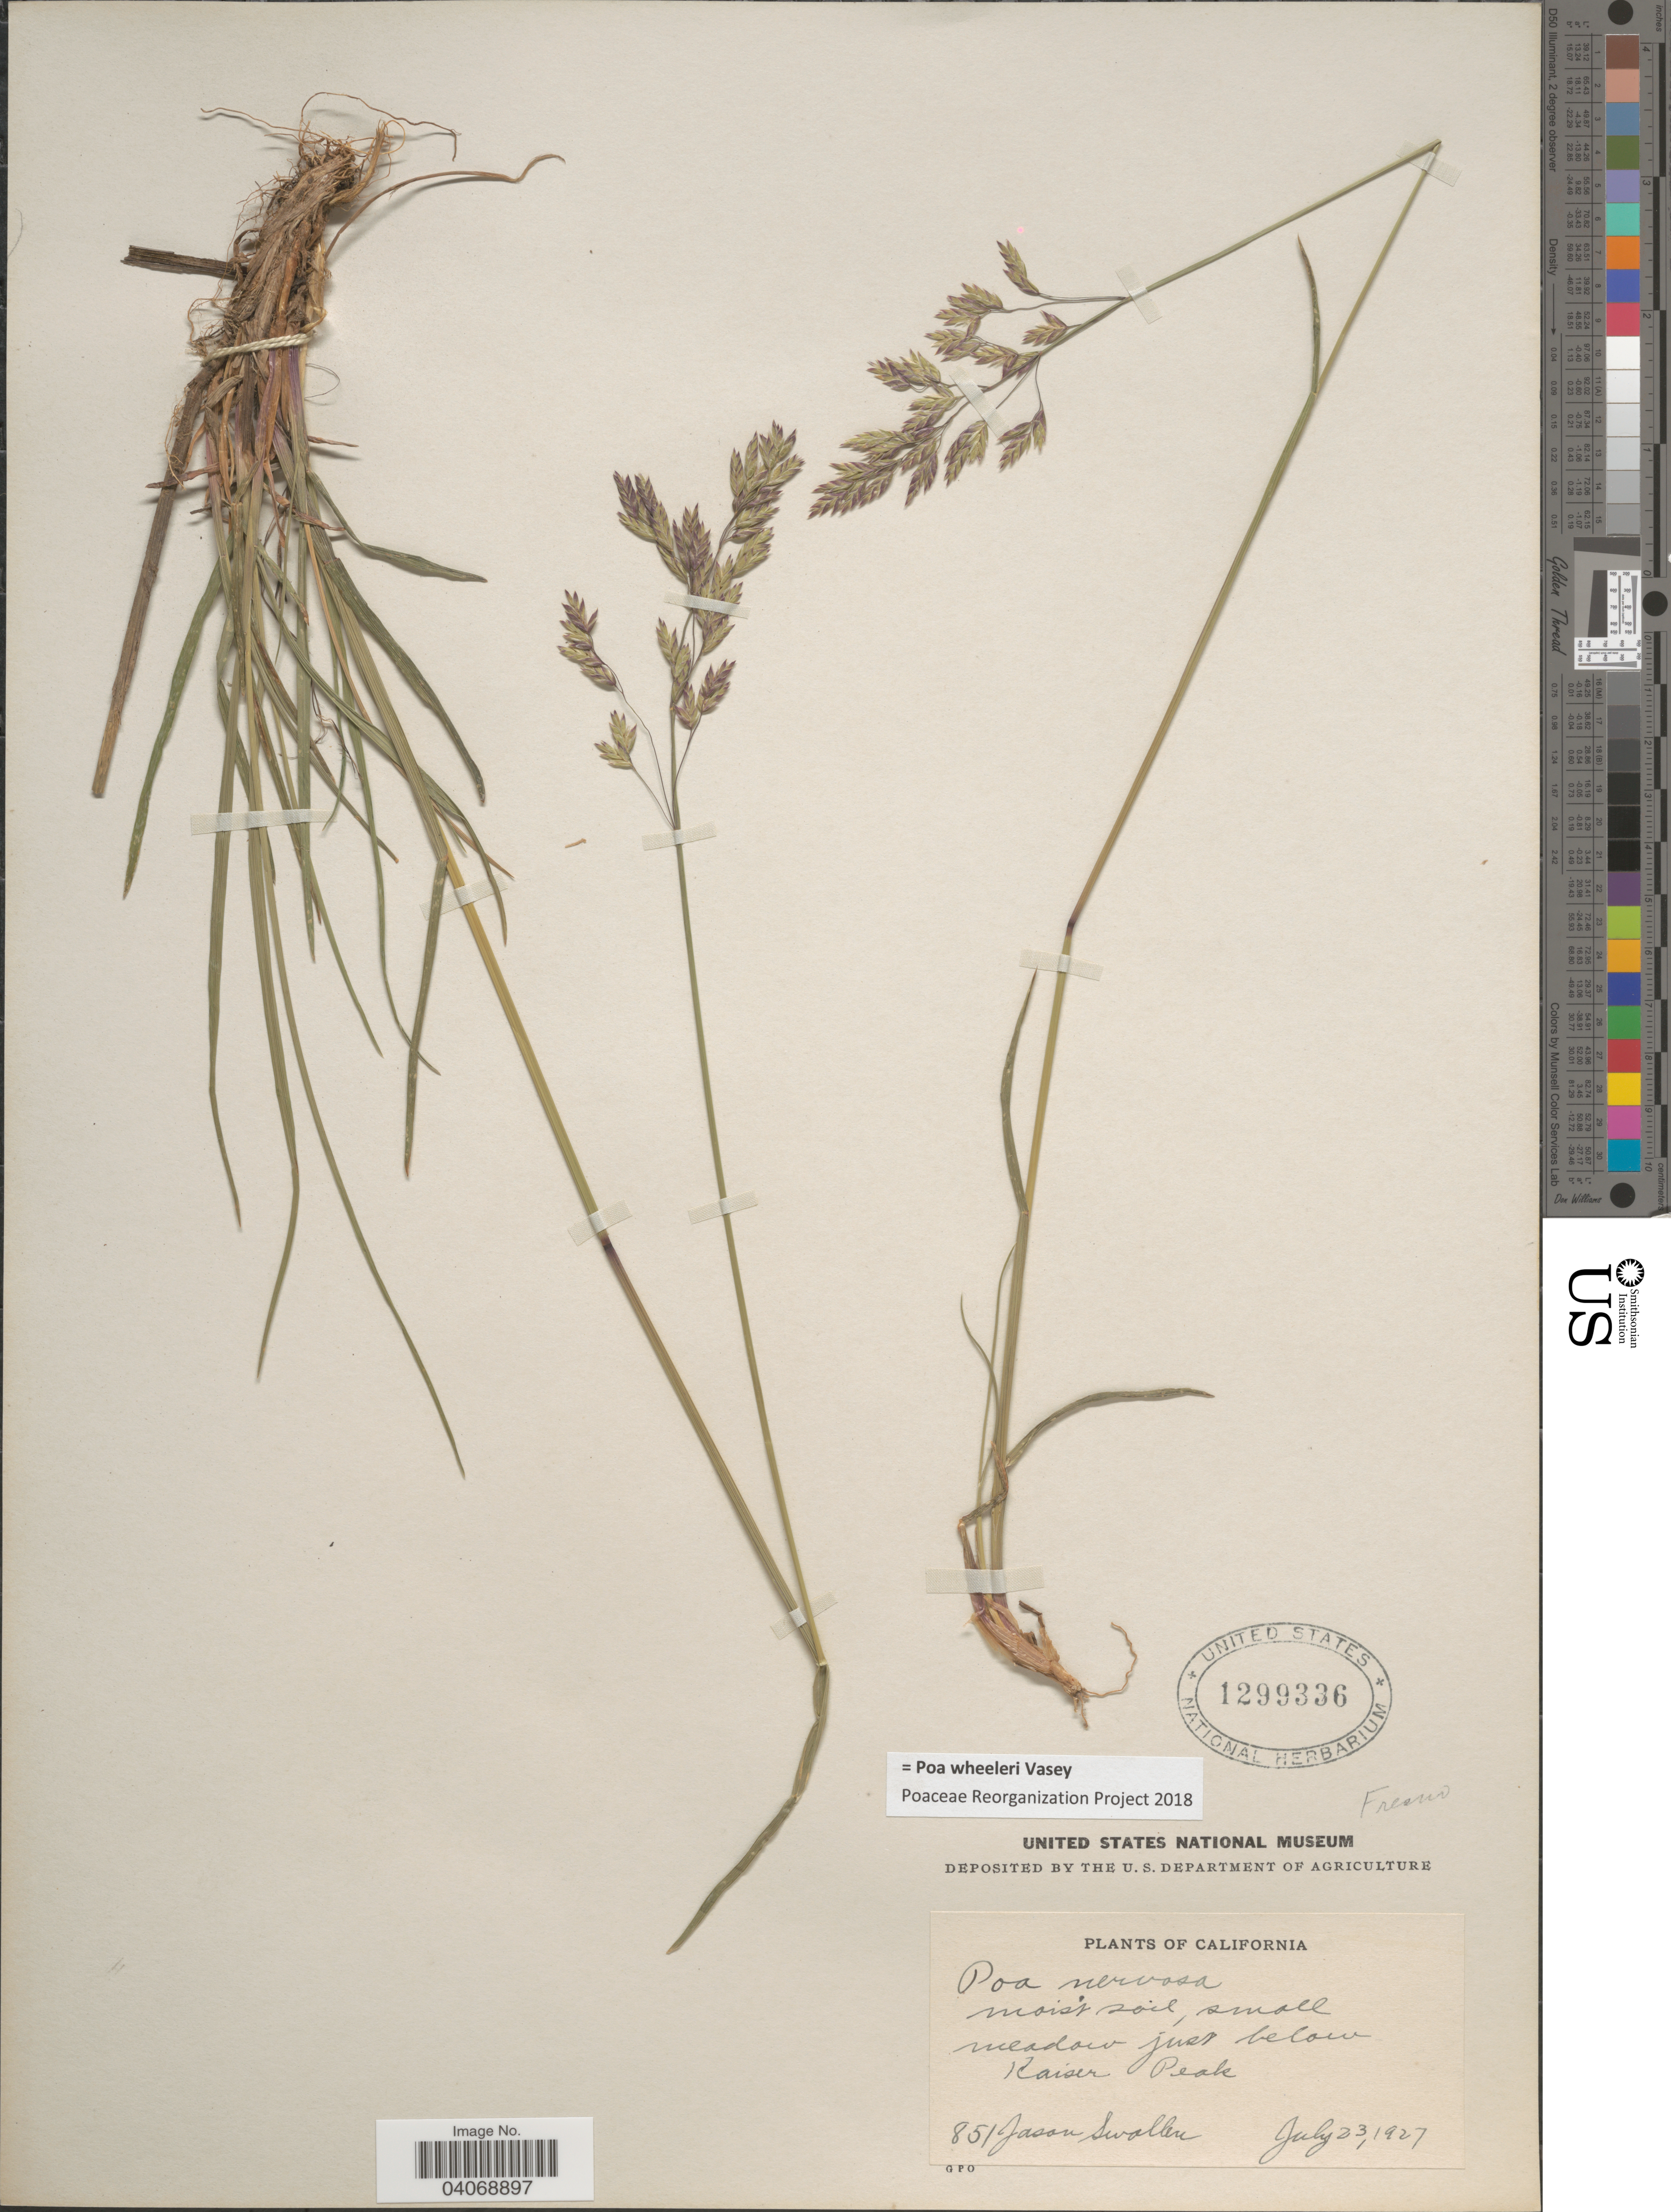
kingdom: Plantae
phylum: Tracheophyta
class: Liliopsida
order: Poales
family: Poaceae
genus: Poa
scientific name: Poa wheeleri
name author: Vasey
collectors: J. R. Swallen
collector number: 851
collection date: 1927-07-23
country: United States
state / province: California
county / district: Fresno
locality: Fresno. Moist soil, small meadow just below Kaiser Peak.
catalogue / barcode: US 1299336